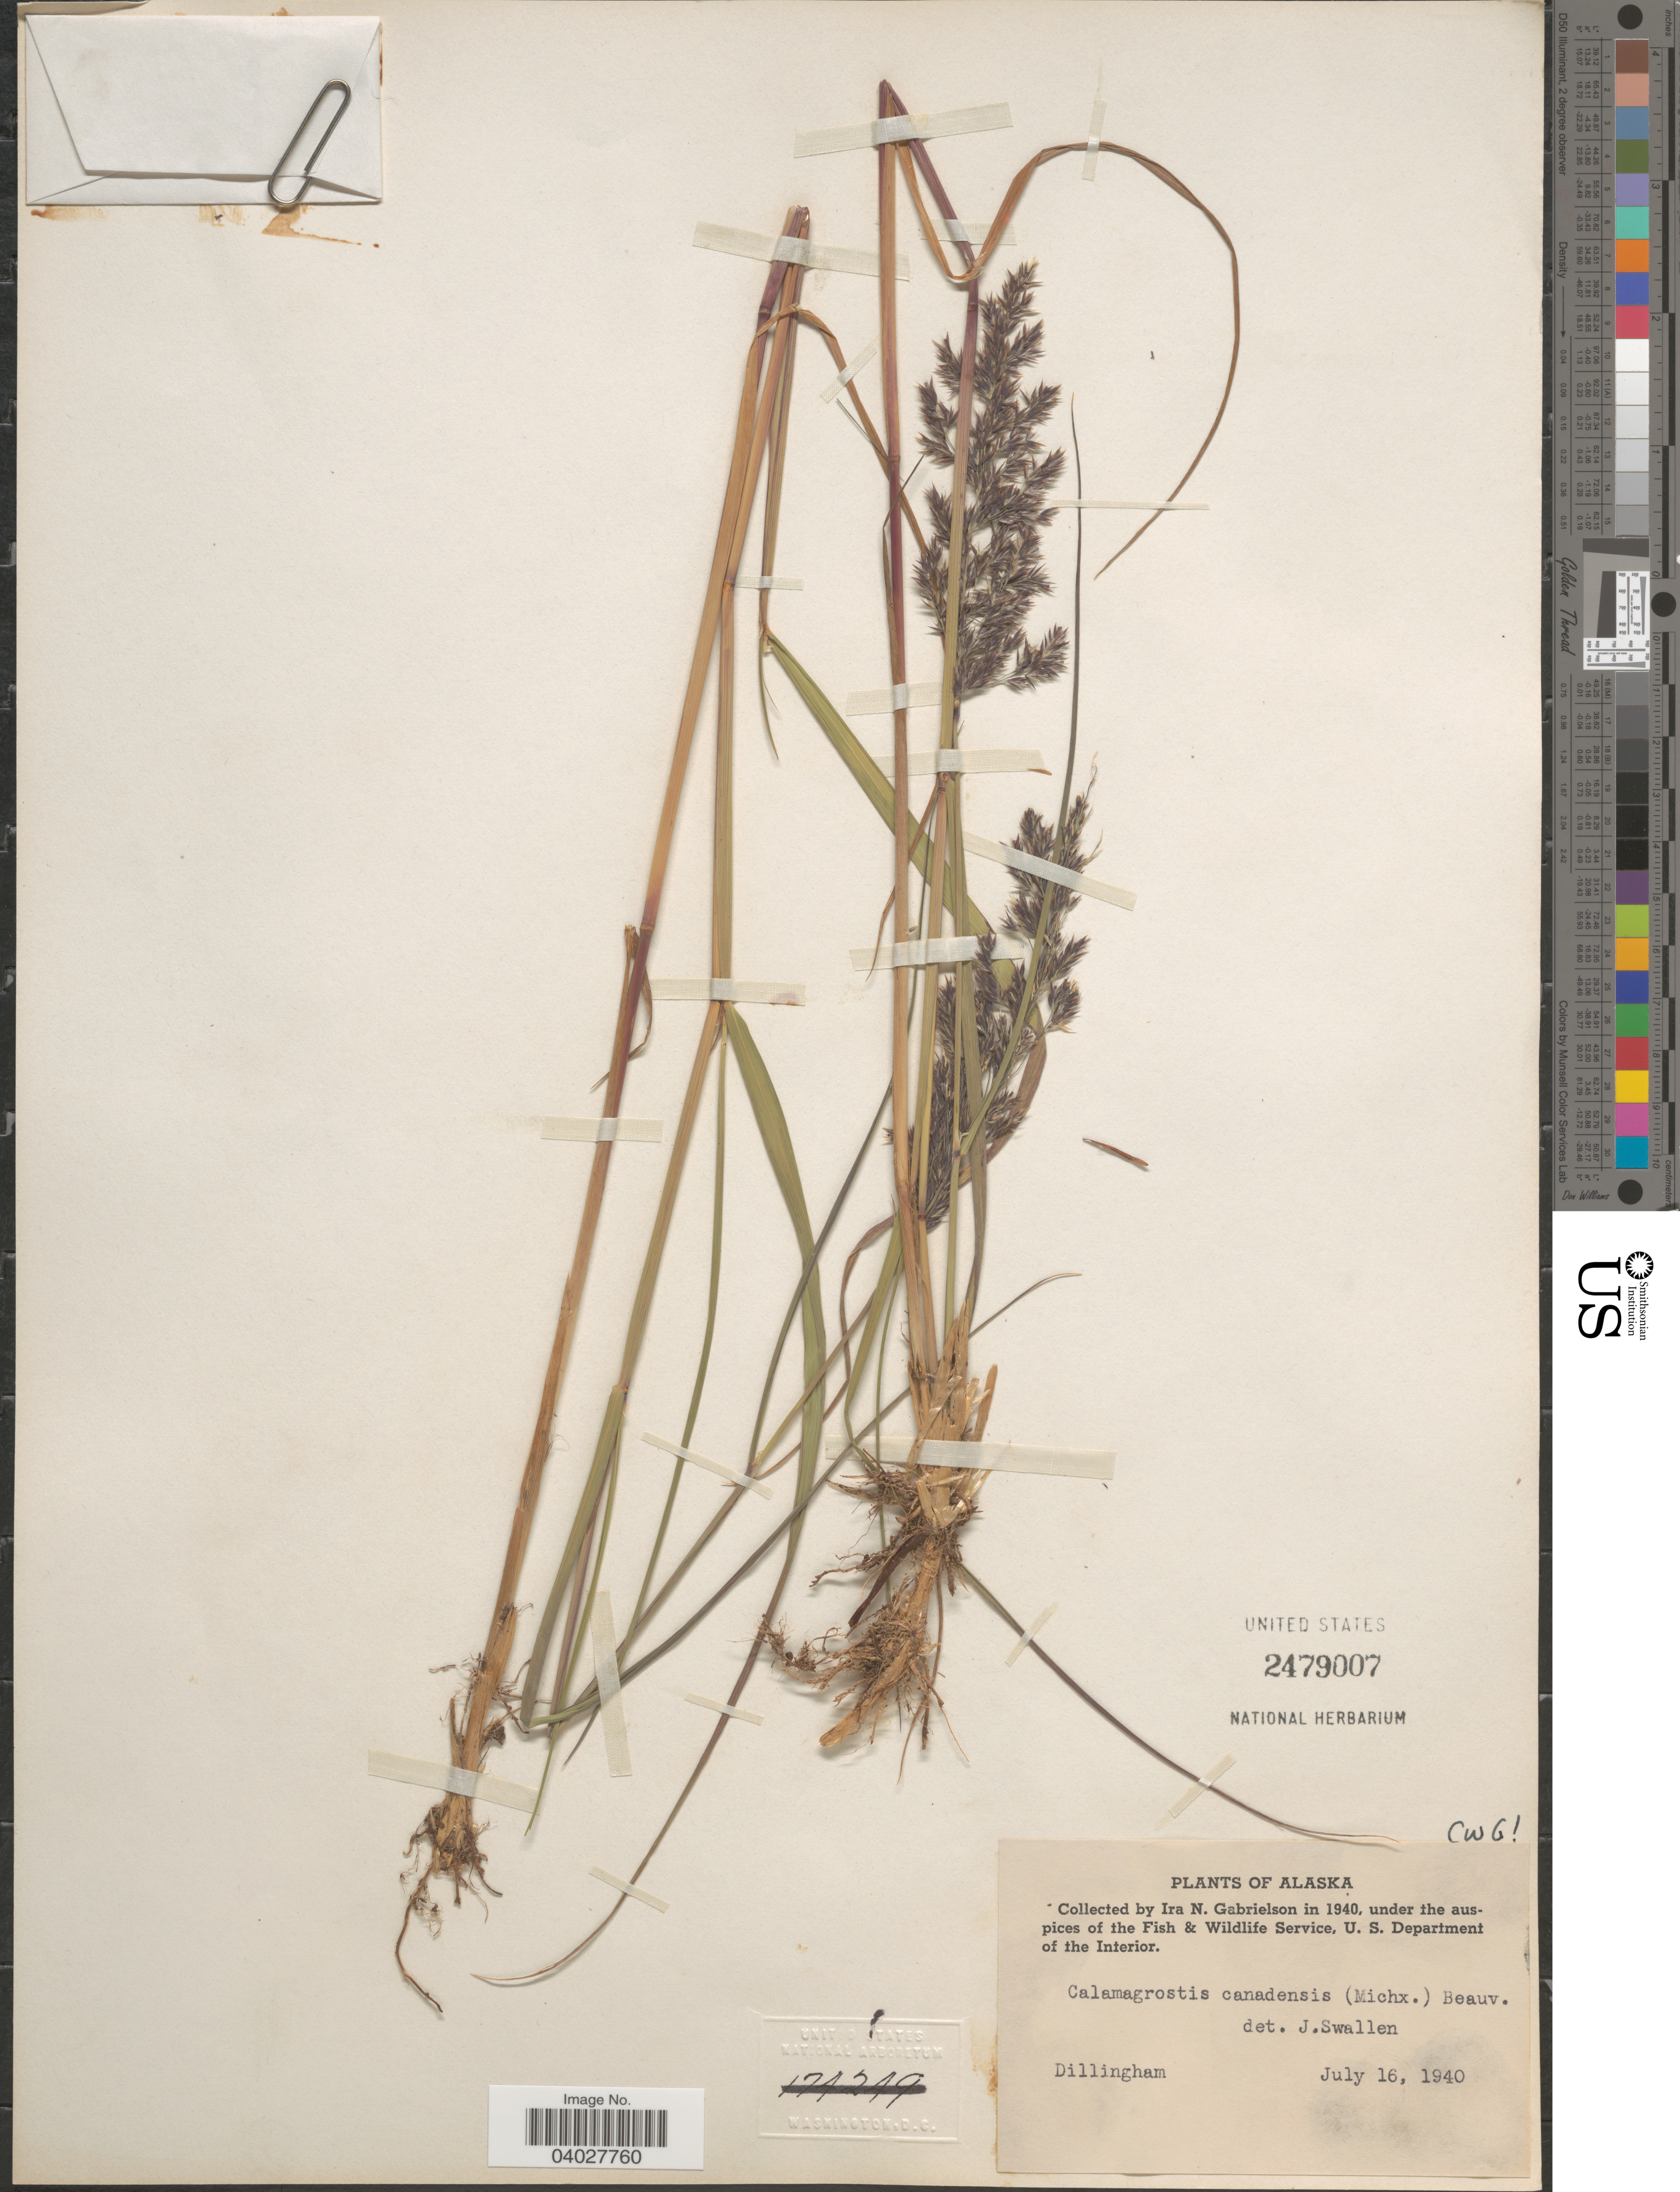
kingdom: Plantae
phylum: Tracheophyta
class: Liliopsida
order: Poales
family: Poaceae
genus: Calamagrostis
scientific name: Calamagrostis canadensis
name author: (Michx.) P. Beauv.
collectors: I. Gabrielson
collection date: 1940-07-16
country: United States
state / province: Alaska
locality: Dillingham.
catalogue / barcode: US 2479007